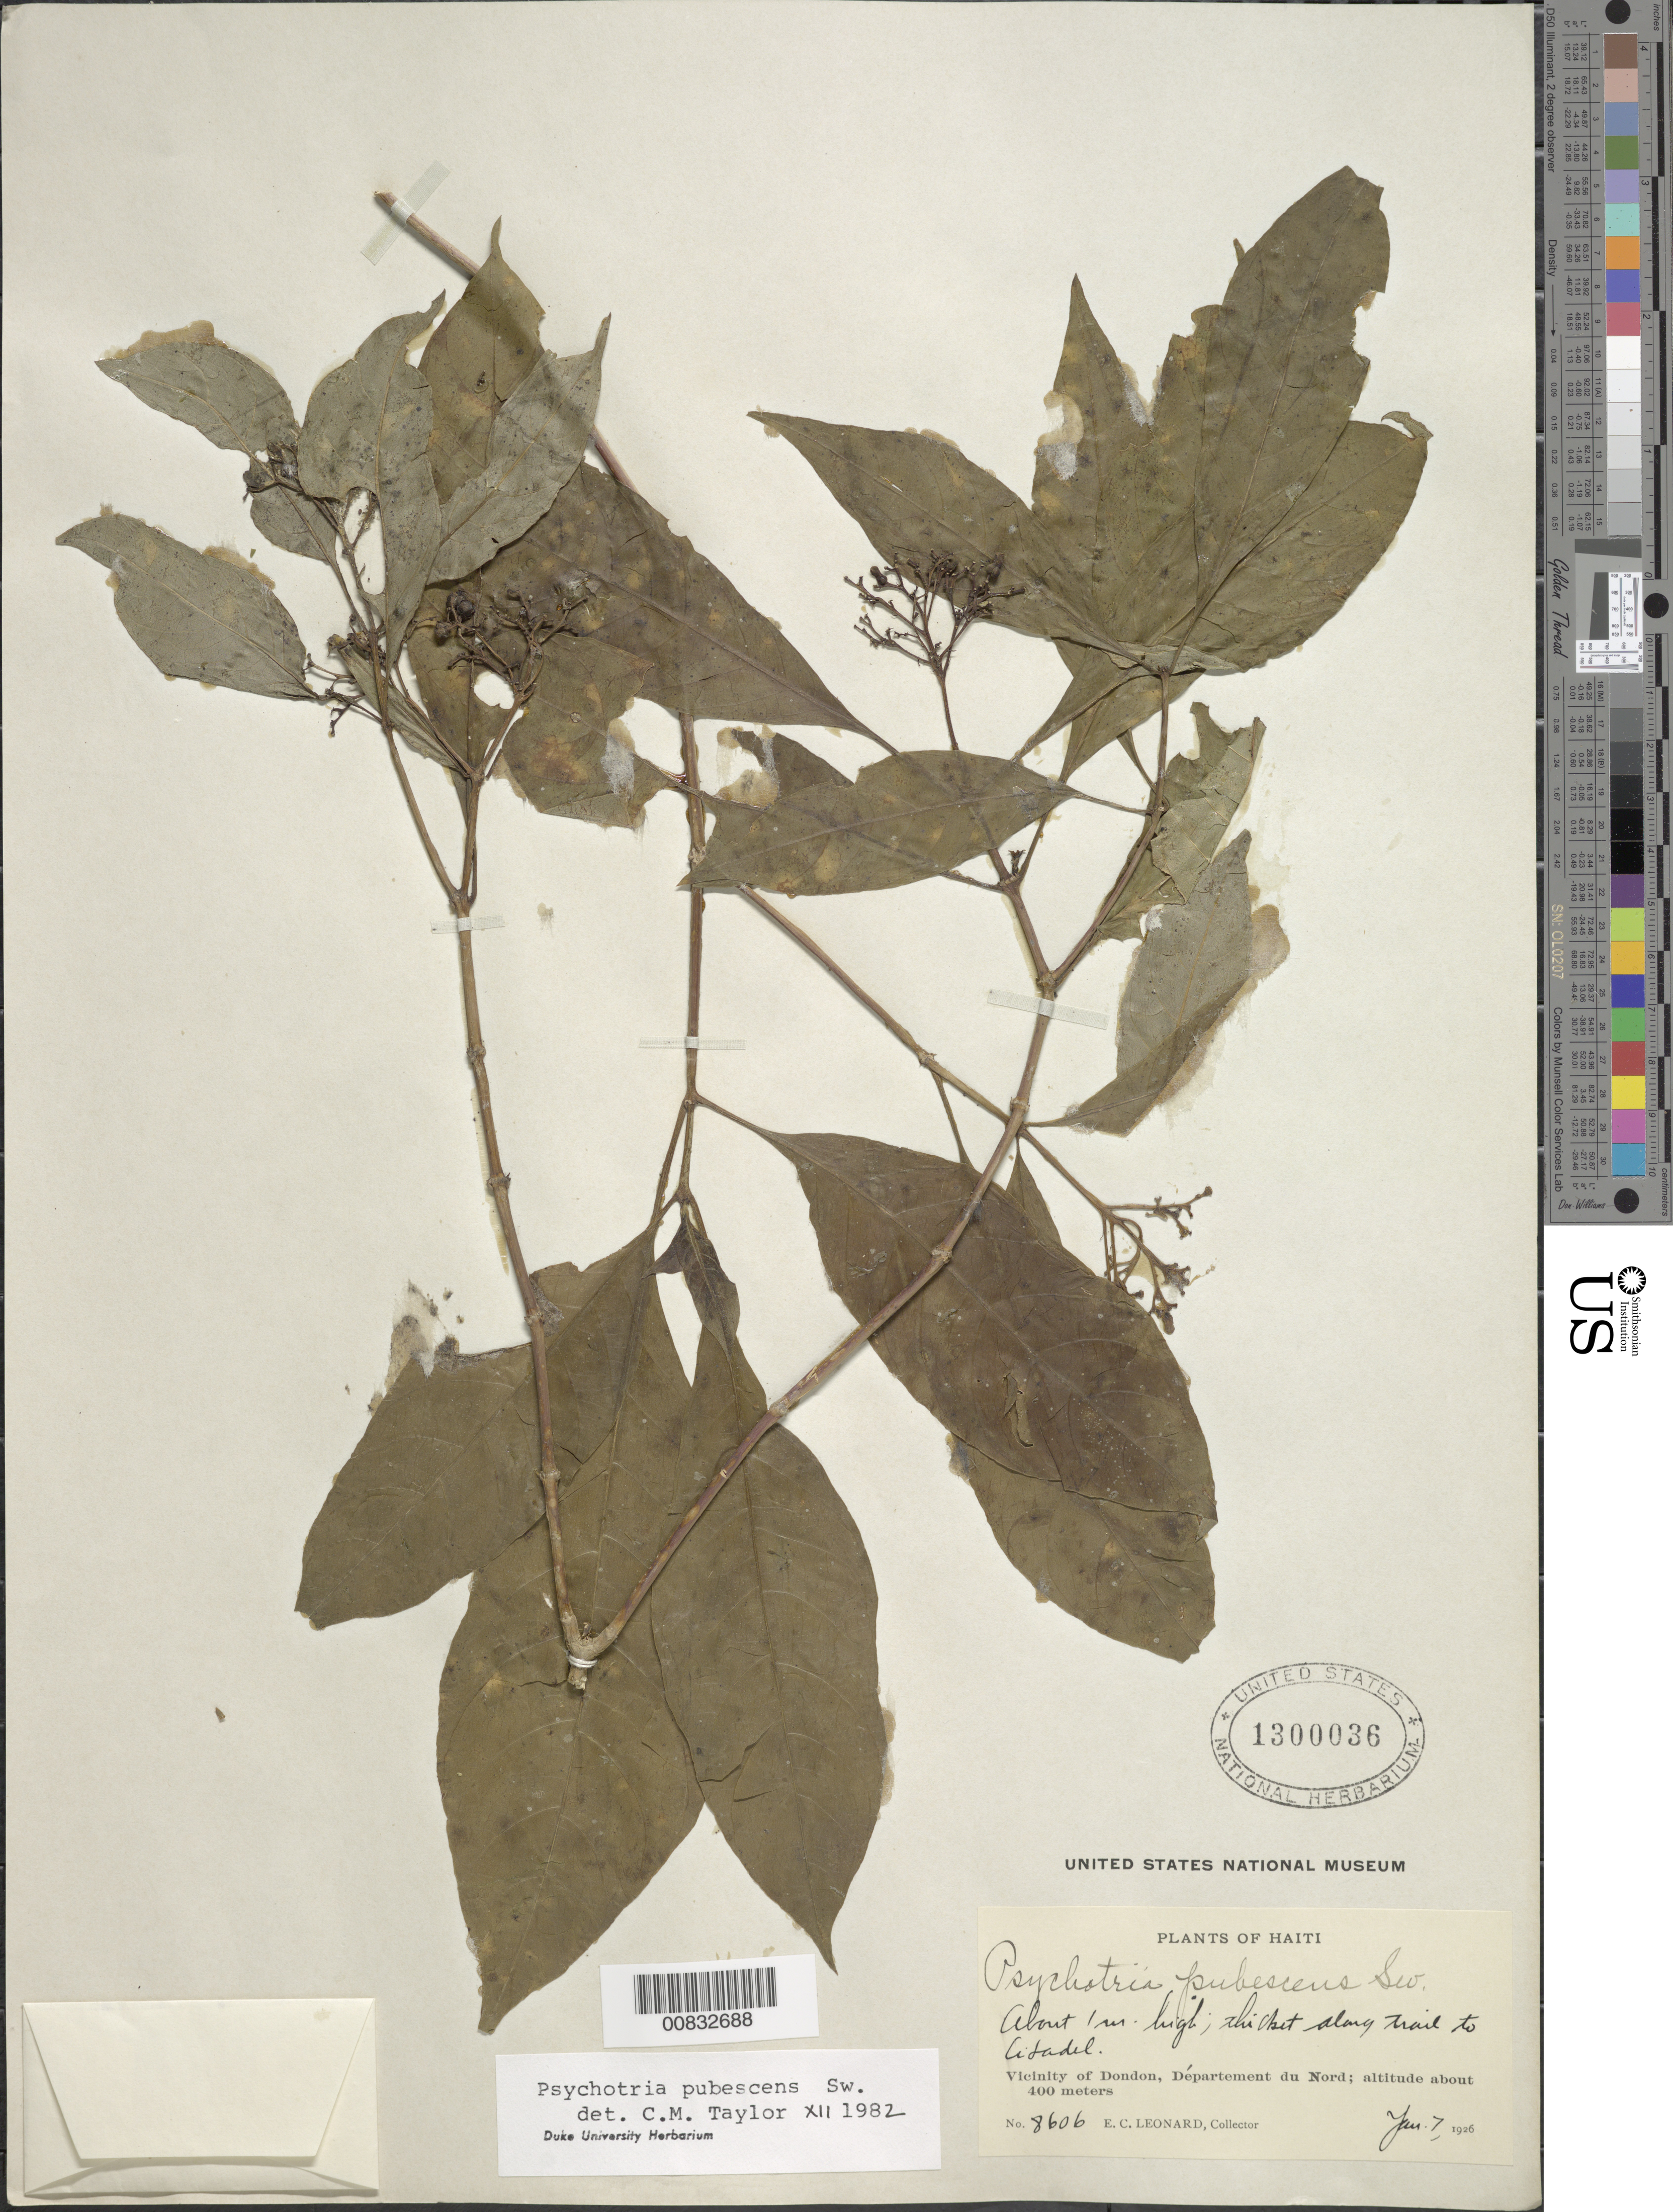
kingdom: Plantae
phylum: Tracheophyta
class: Magnoliopsida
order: Gentianales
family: Rubiaceae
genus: Psychotria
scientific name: Psychotria pubescens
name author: Sw.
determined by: Taylor, Charlotte M.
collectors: E. C. Leonard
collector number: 8606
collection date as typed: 07 Jan 1926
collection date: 1926-01-07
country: Haiti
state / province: Nord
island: Hispaniola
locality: Vicinity of Dondon, trail to Citadel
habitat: Thicket along trail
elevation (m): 400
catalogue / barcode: US 1300036